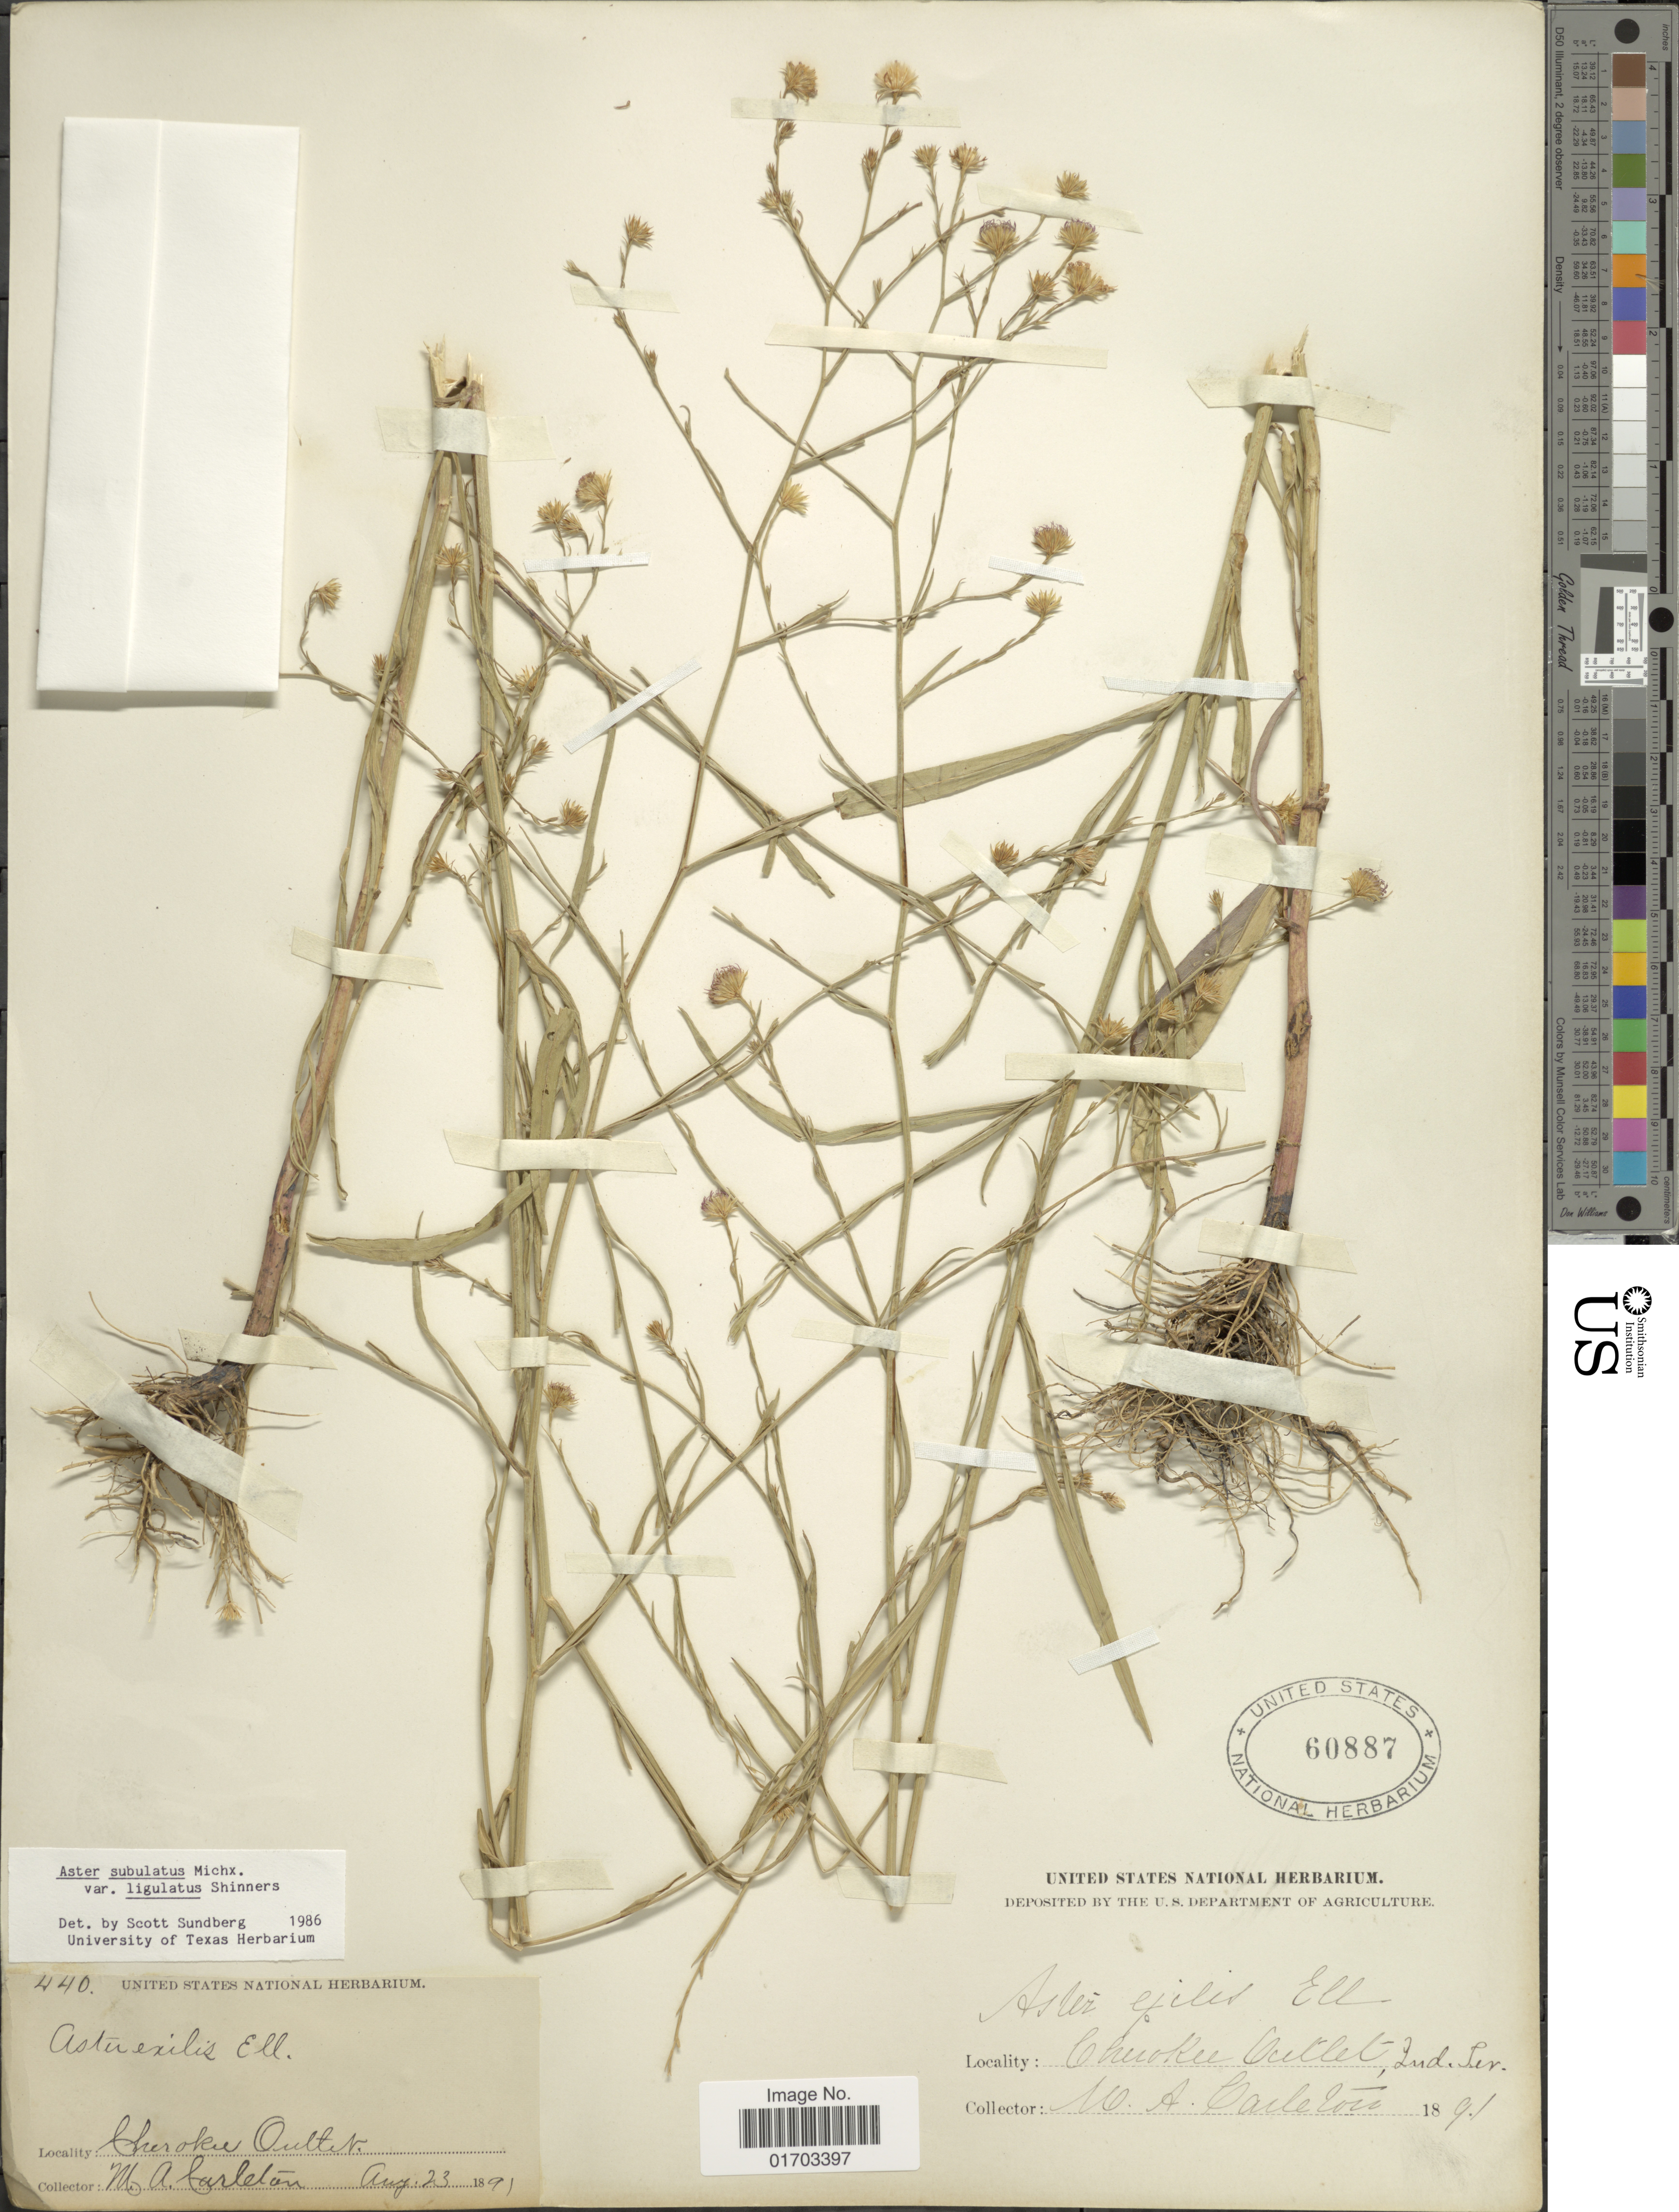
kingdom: Plantae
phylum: Tracheophyta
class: Magnoliopsida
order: Asterales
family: Asteraceae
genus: Symphyotrichum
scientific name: Symphyotrichum subulatum var. ligulatum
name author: (Shinners) S.D. Sundb.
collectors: M. A. Carleton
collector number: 440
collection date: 1891-08-23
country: United States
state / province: Oklahoma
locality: Cherokee Outlet, Ind. Terr.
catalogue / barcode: US 60887